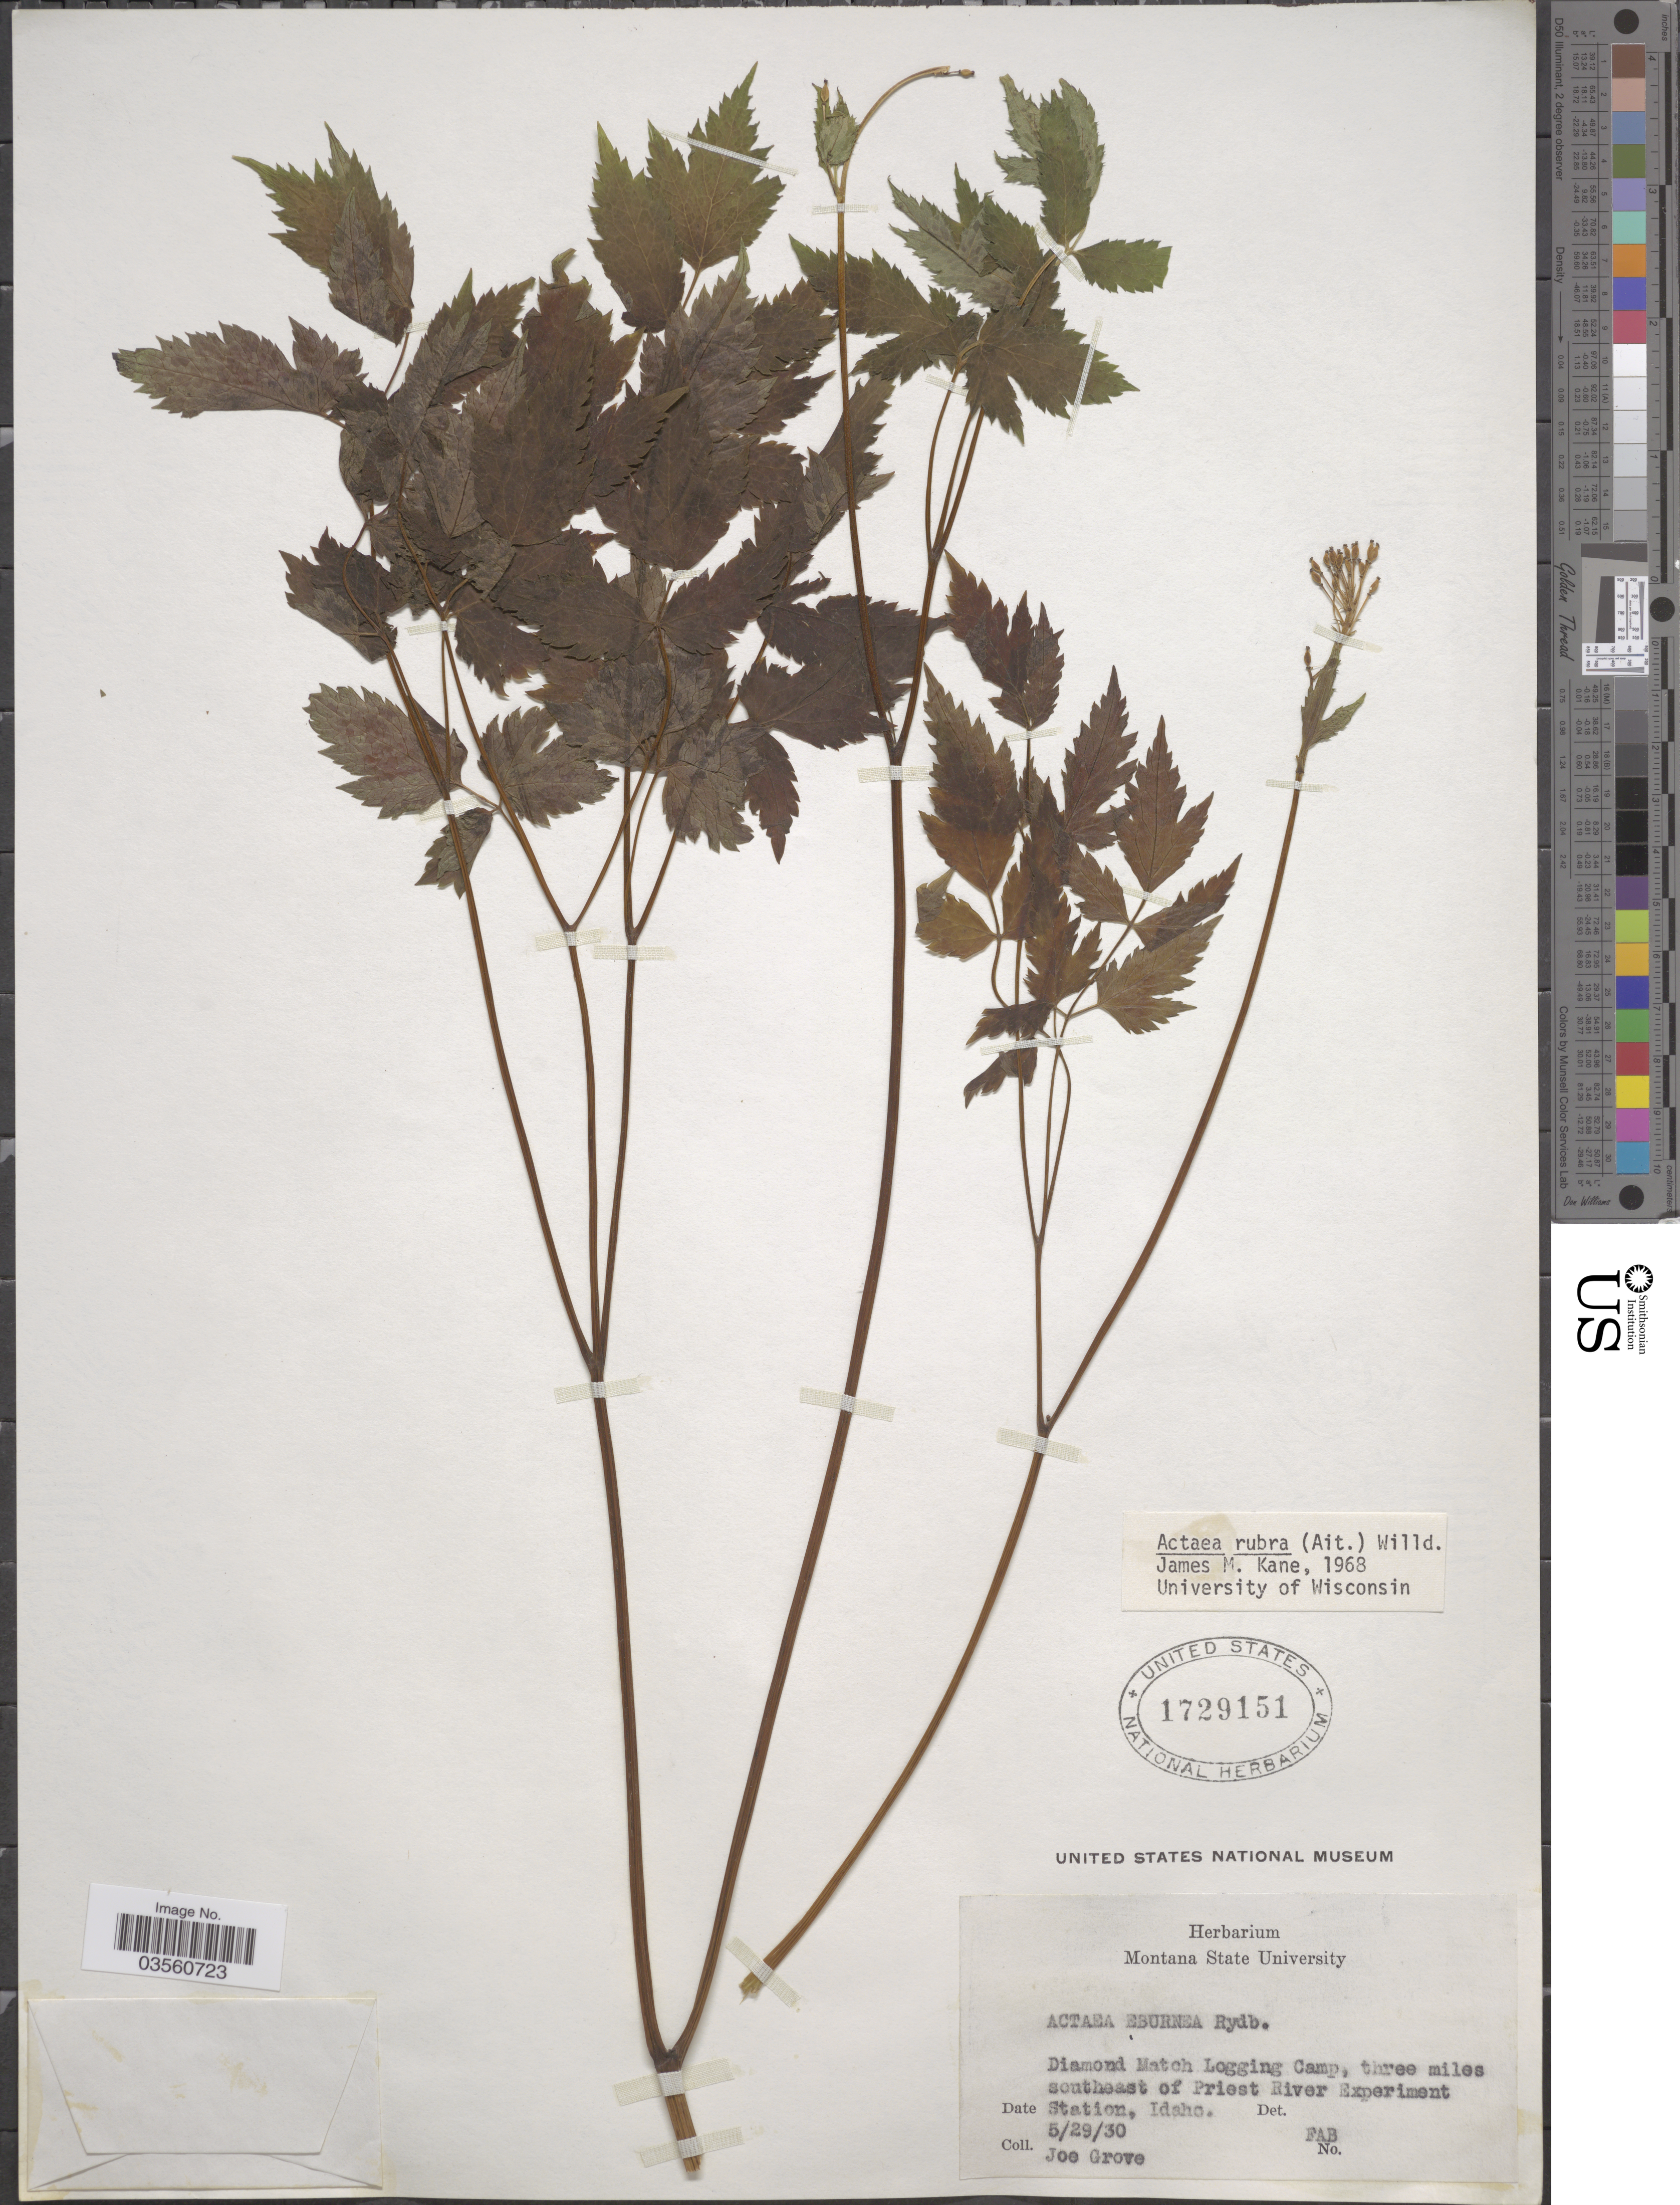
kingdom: Plantae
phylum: Tracheophyta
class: Magnoliopsida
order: Ranunculales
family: Ranunculaceae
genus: Actaea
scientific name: Actaea rubra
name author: (Aiton) Willd.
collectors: J. Grove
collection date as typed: Transcribed d/m/y: 29/5/30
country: United States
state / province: Idaho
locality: Diamond Match Logging Camp, three miles southeast of Priest River Experiment Station.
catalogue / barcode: US 1729151